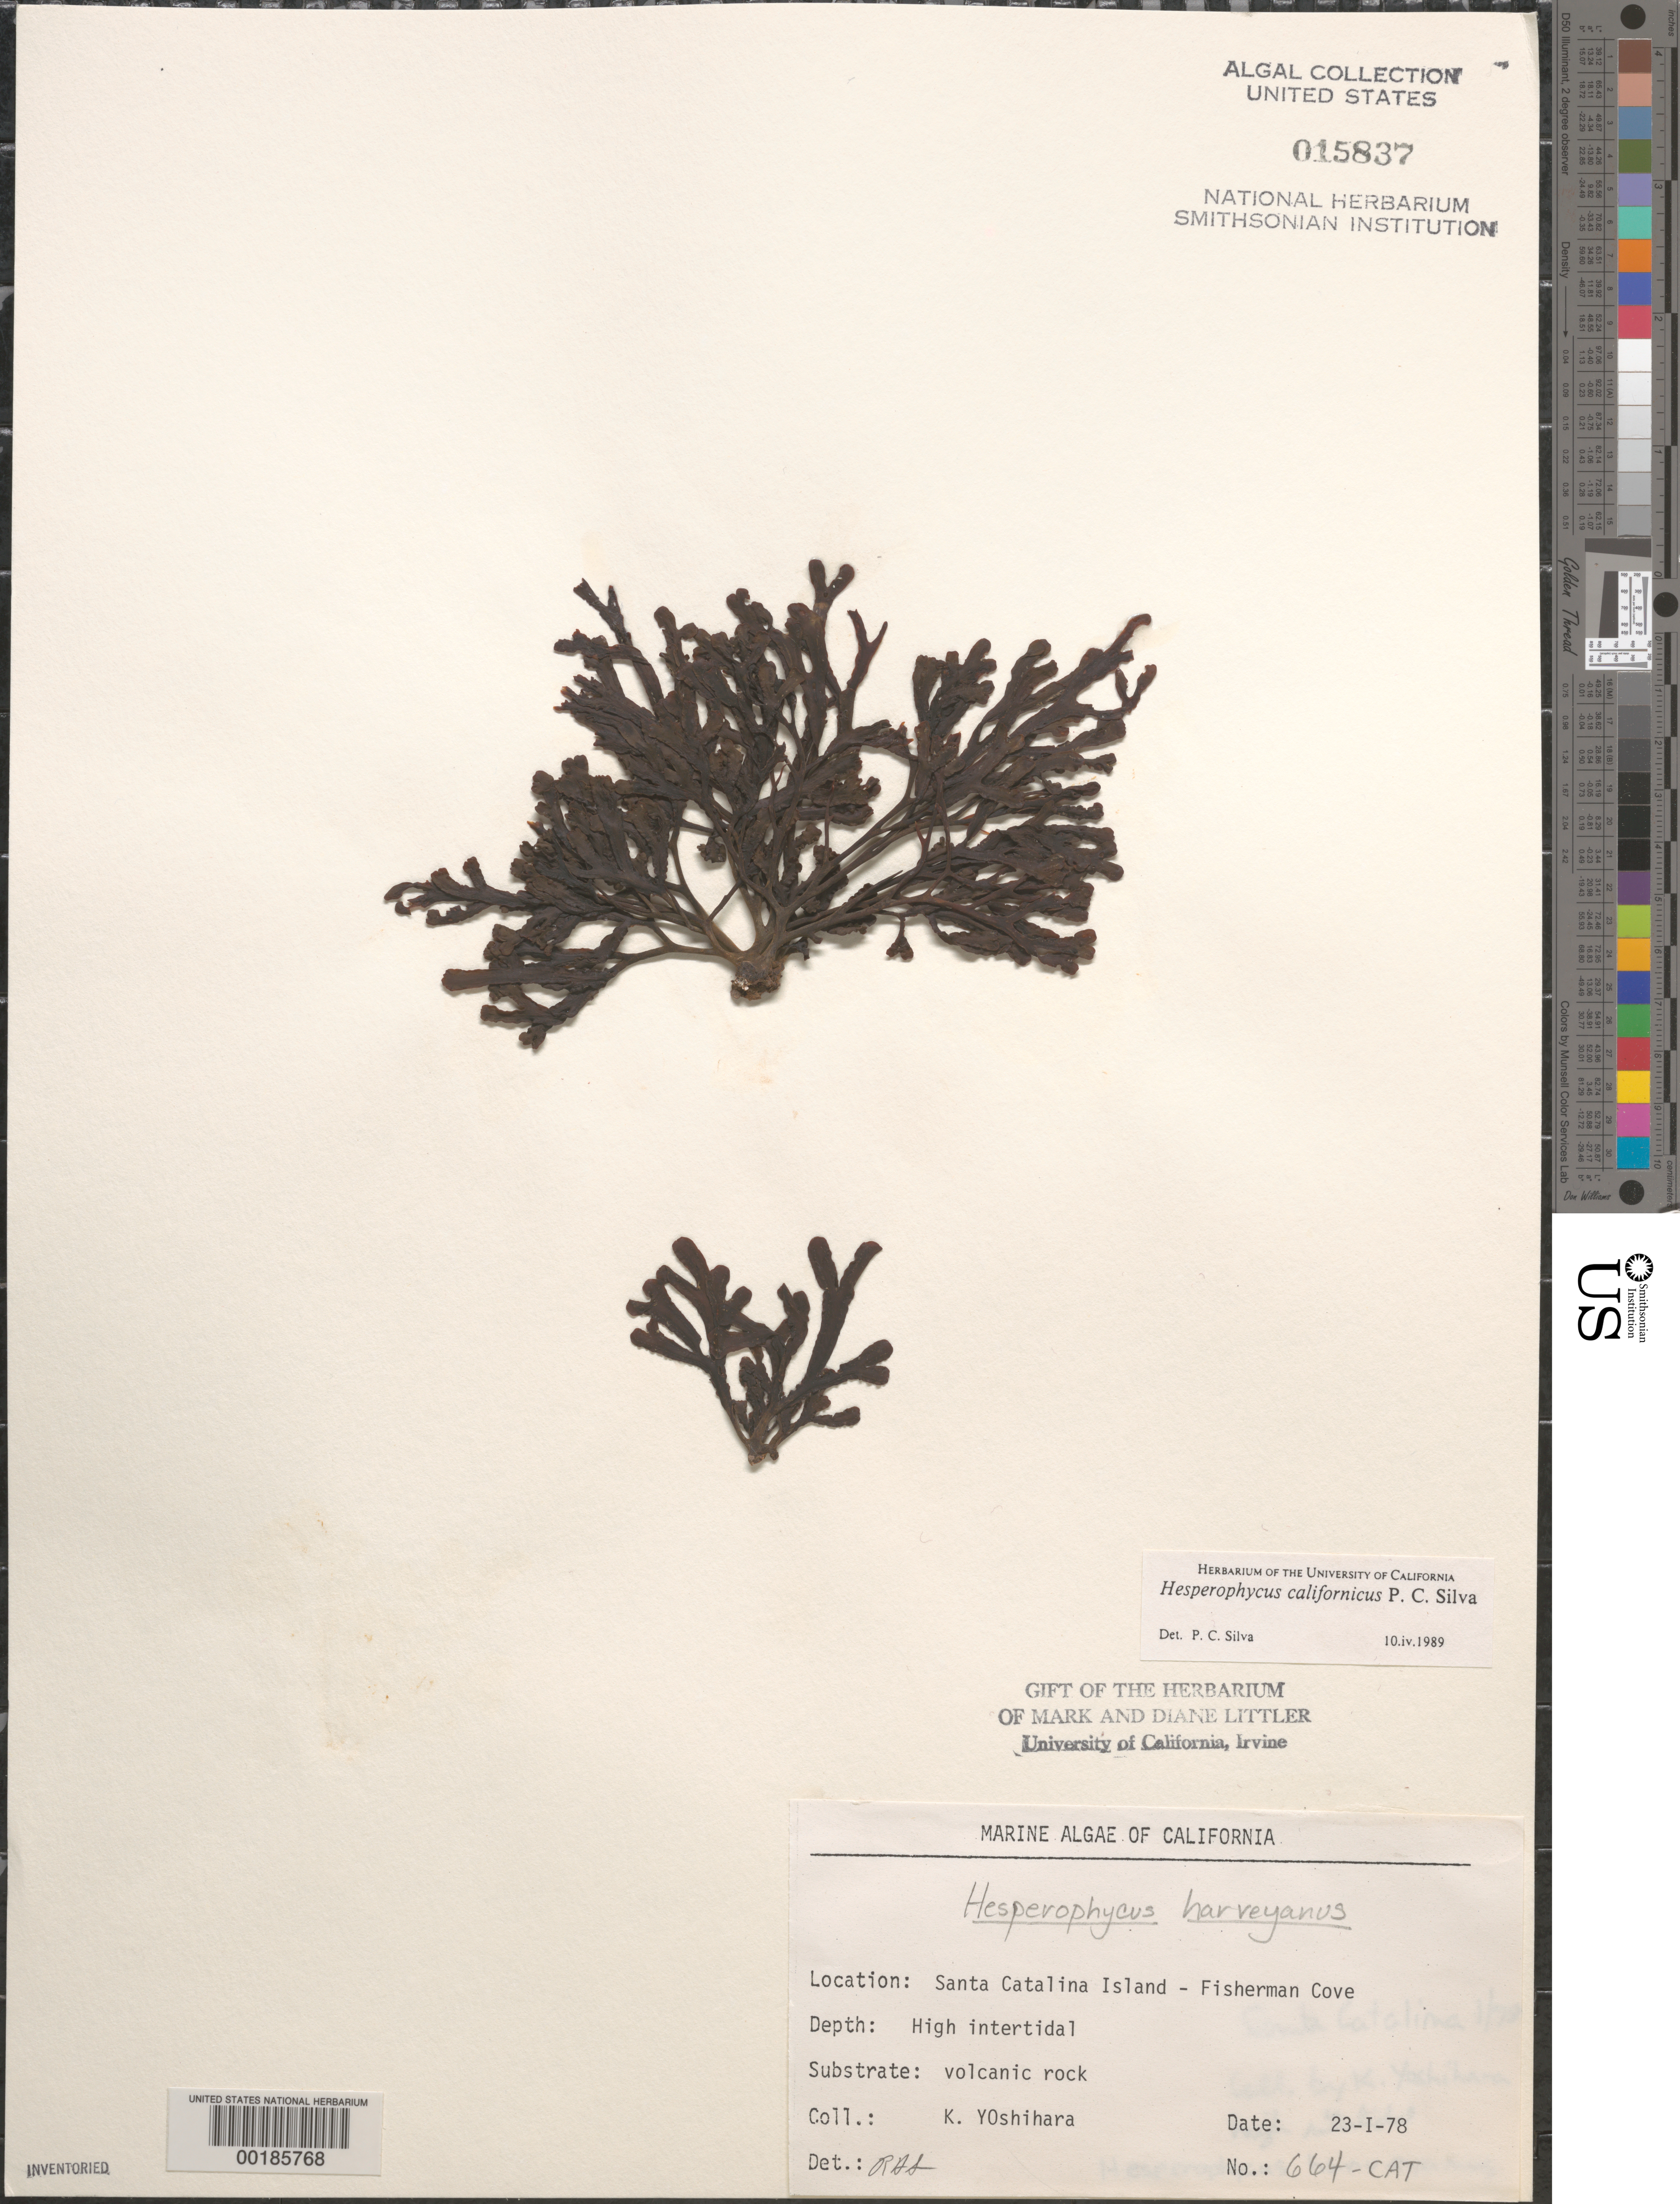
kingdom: Chromista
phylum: Ochrophyta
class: Phaeophyceae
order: Fucales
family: Fucaceae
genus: Hesperophycus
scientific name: Hesperophycus californicus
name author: P.C. Silva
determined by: Silva, P. C.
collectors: K. Yoshihara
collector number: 664-cat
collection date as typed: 23 Jan 1978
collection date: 1978-01-23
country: United States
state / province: California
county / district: Los Angeles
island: Santa Catalina Island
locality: Fishermen Cove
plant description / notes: BLM-SOCALBIGHT Rocky Intertidal Survey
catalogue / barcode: US 15837